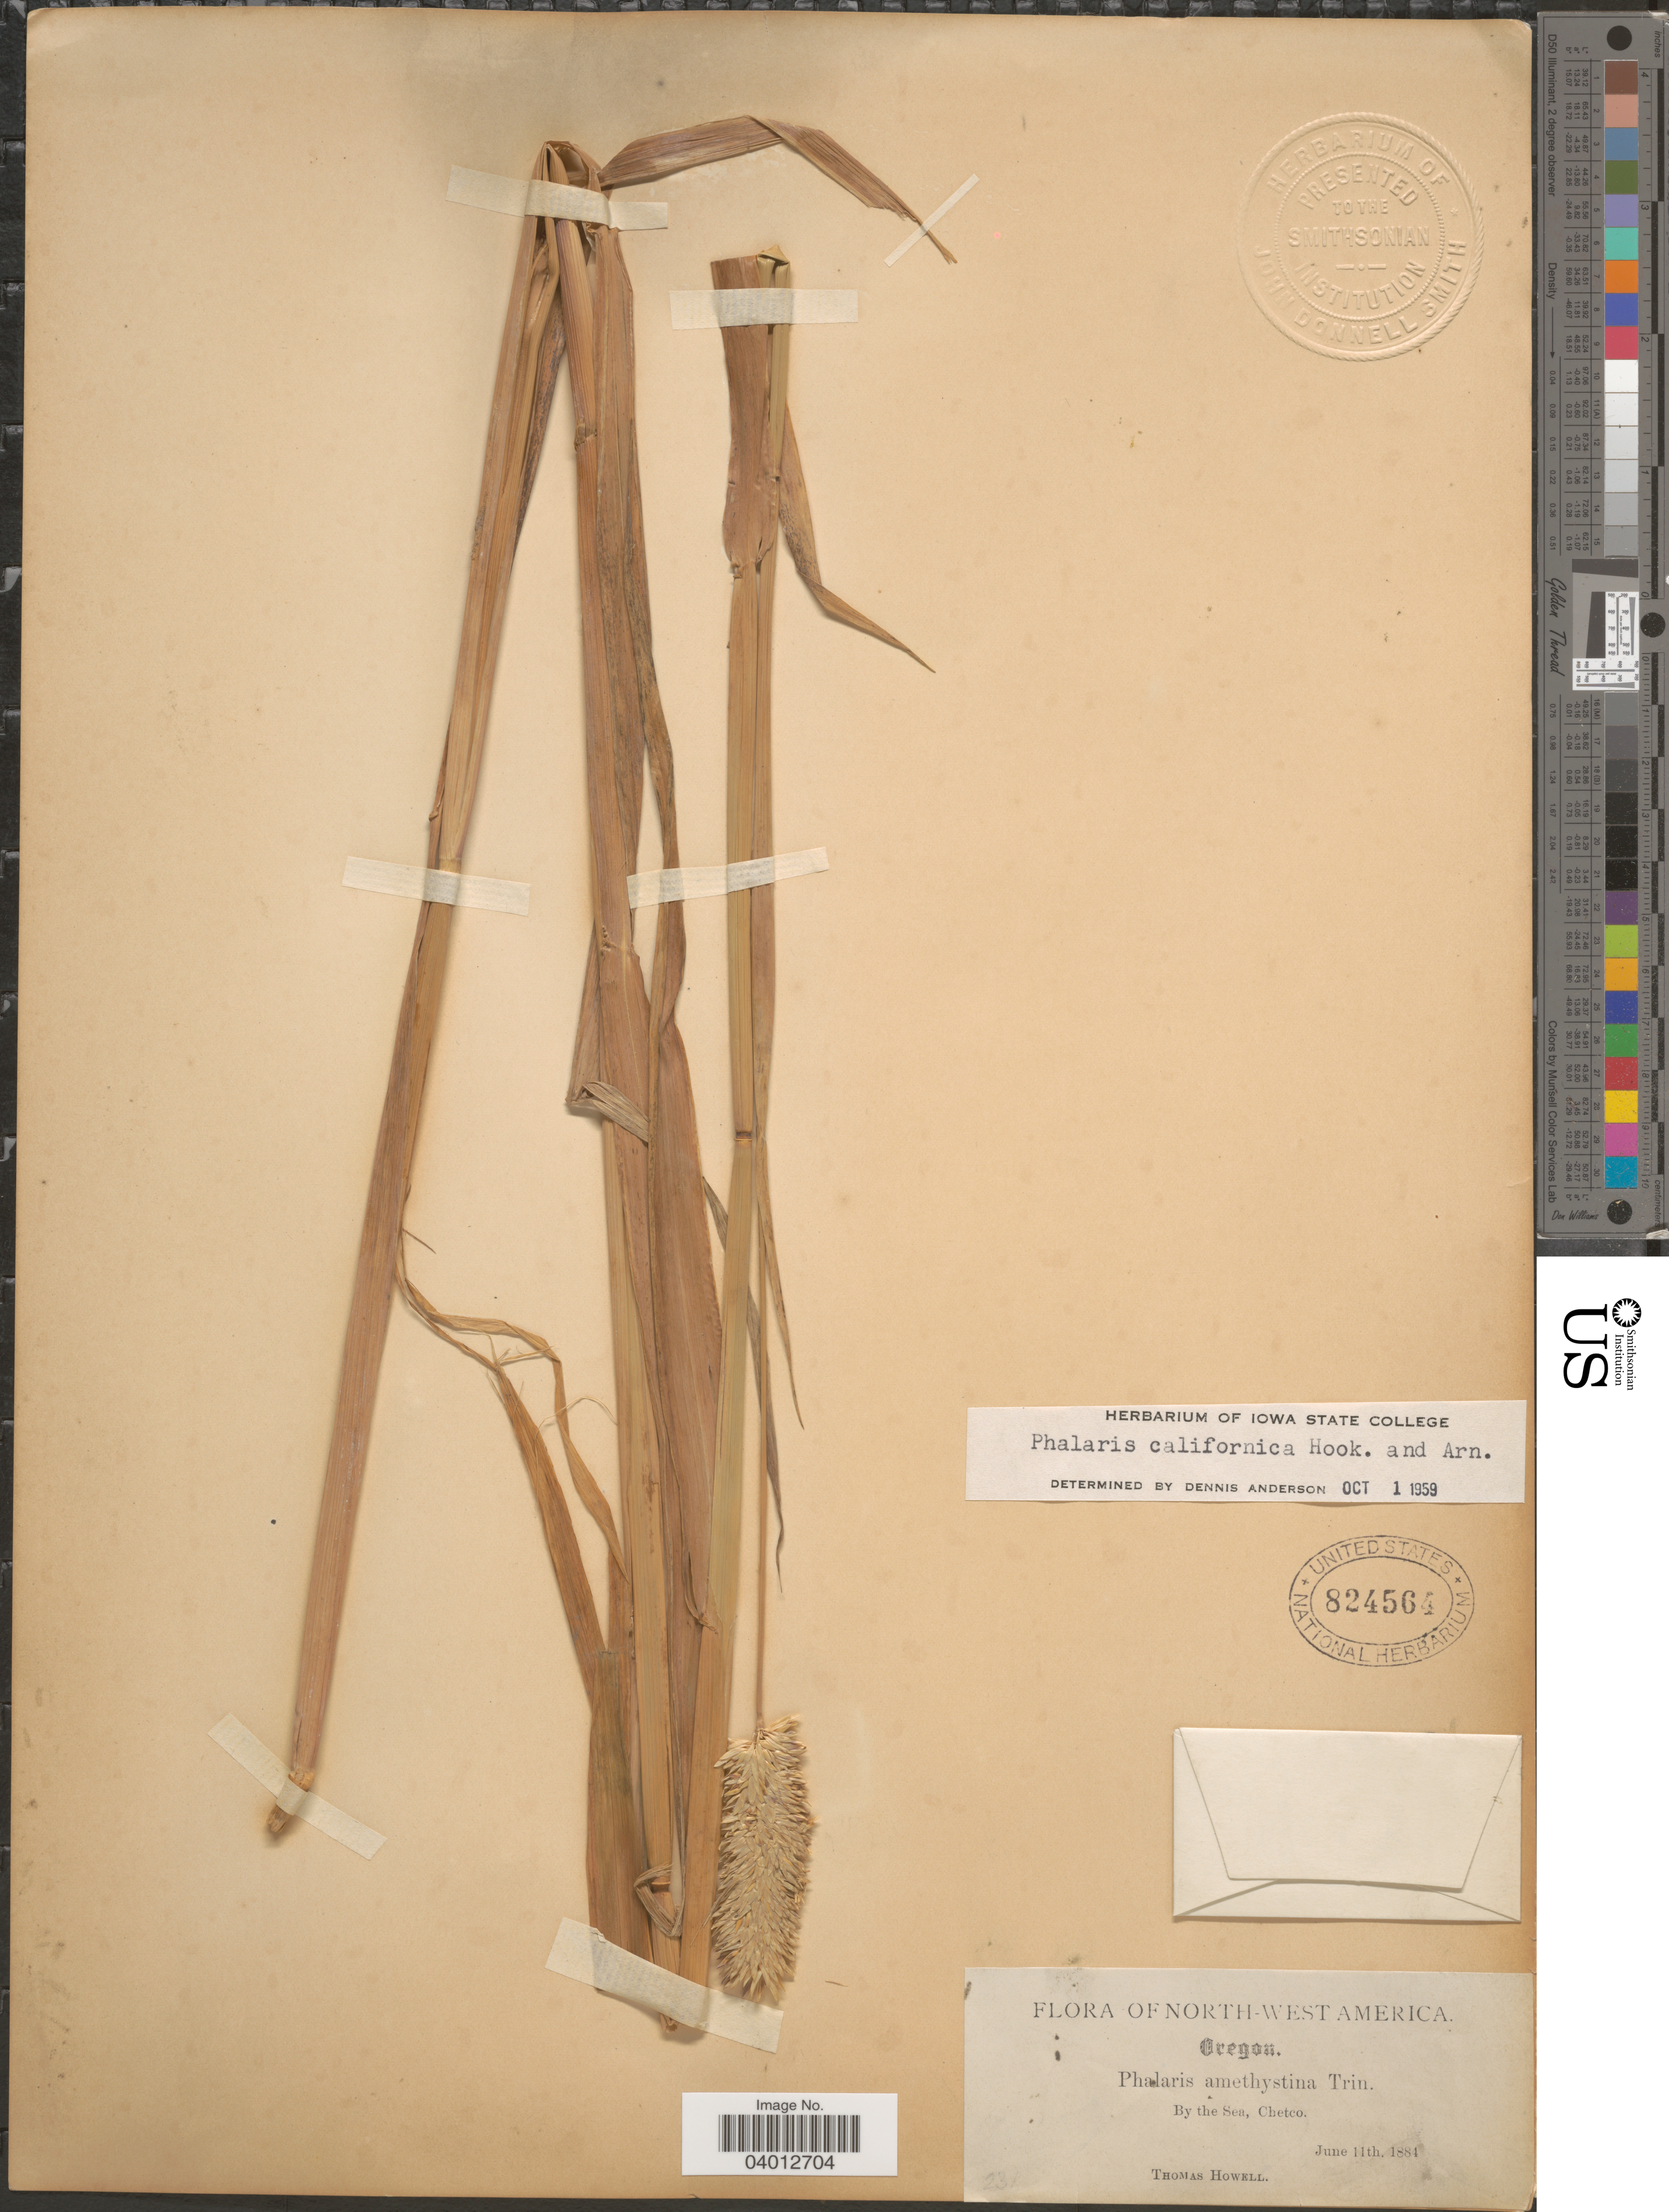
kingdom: Plantae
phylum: Tracheophyta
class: Liliopsida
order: Poales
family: Poaceae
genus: Phalaris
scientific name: Phalaris californica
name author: Hook. & Arn.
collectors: T. Howell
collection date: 1884-06-11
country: United States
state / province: Oregon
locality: North-West America. By the Sea, Chetco.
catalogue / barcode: US 824564